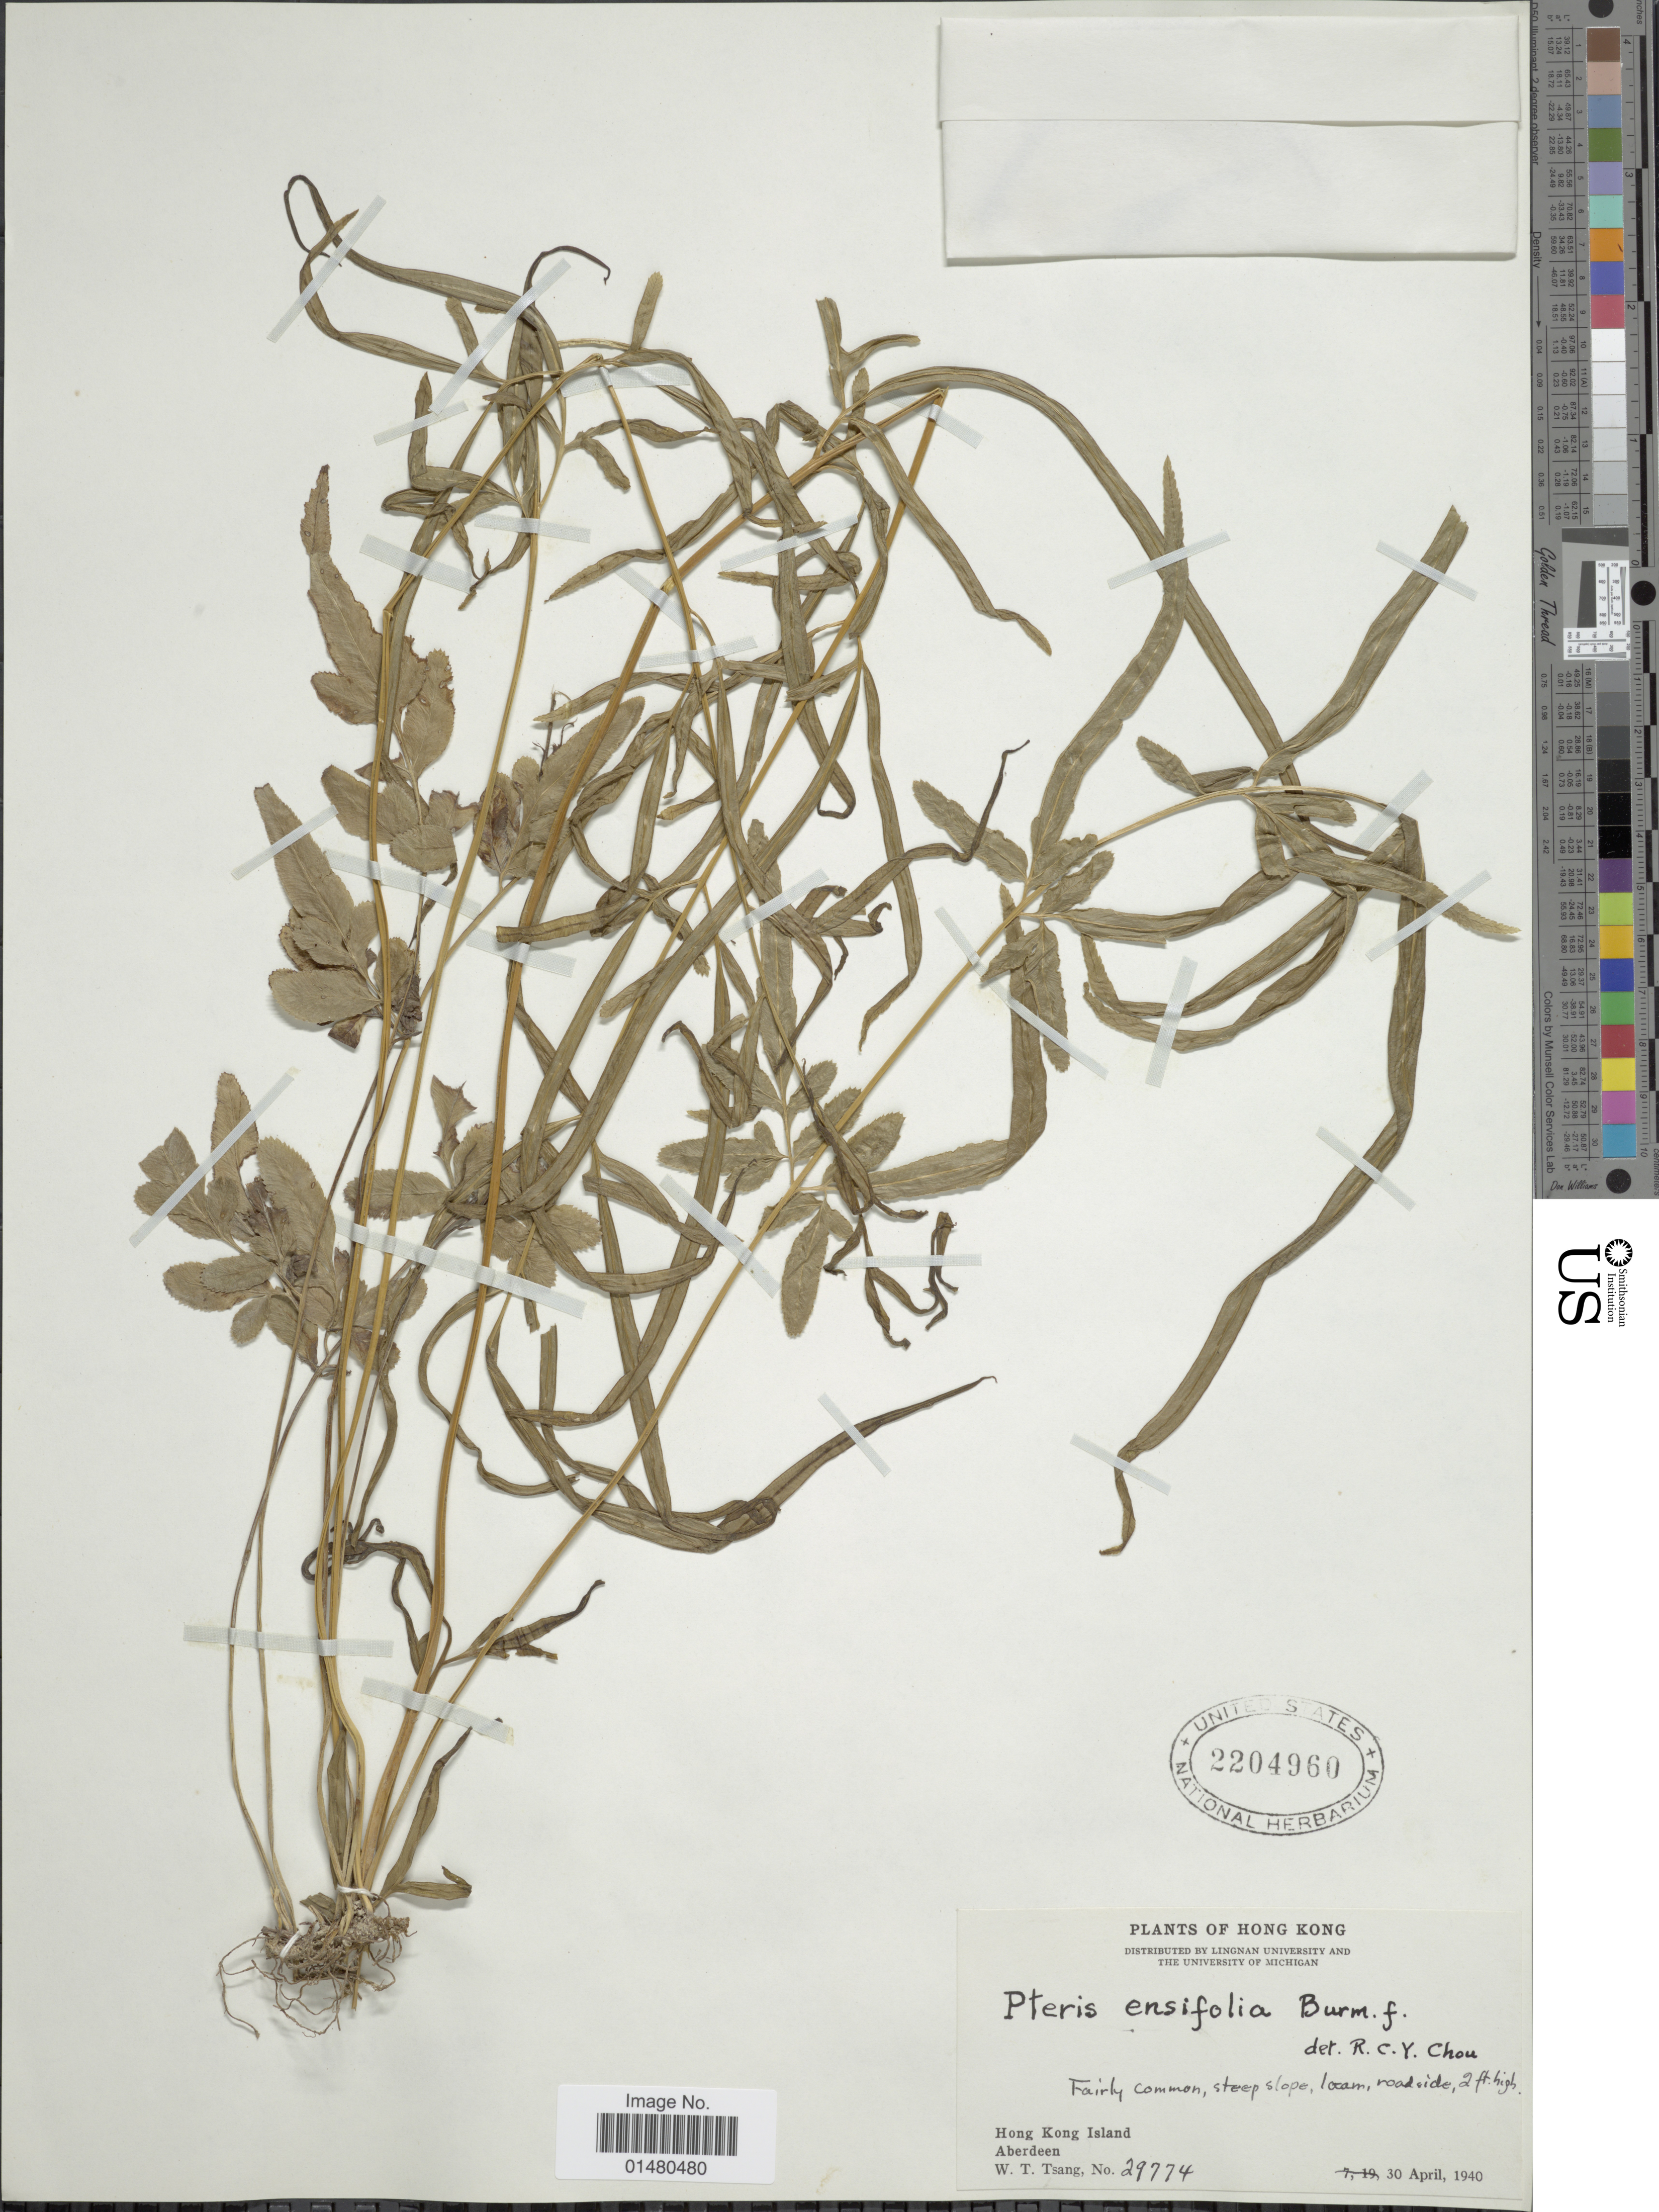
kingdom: Plantae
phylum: Tracheophyta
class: Polypodiopsida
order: Polypodiales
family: Pteridaceae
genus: Pteris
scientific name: Pteris ensiformis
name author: Burm. f.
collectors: W. T. Tsang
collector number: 29774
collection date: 1940-04-30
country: China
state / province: Hong Kong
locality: Hong Kong Island, Aberdeen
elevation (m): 1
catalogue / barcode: US 2204960